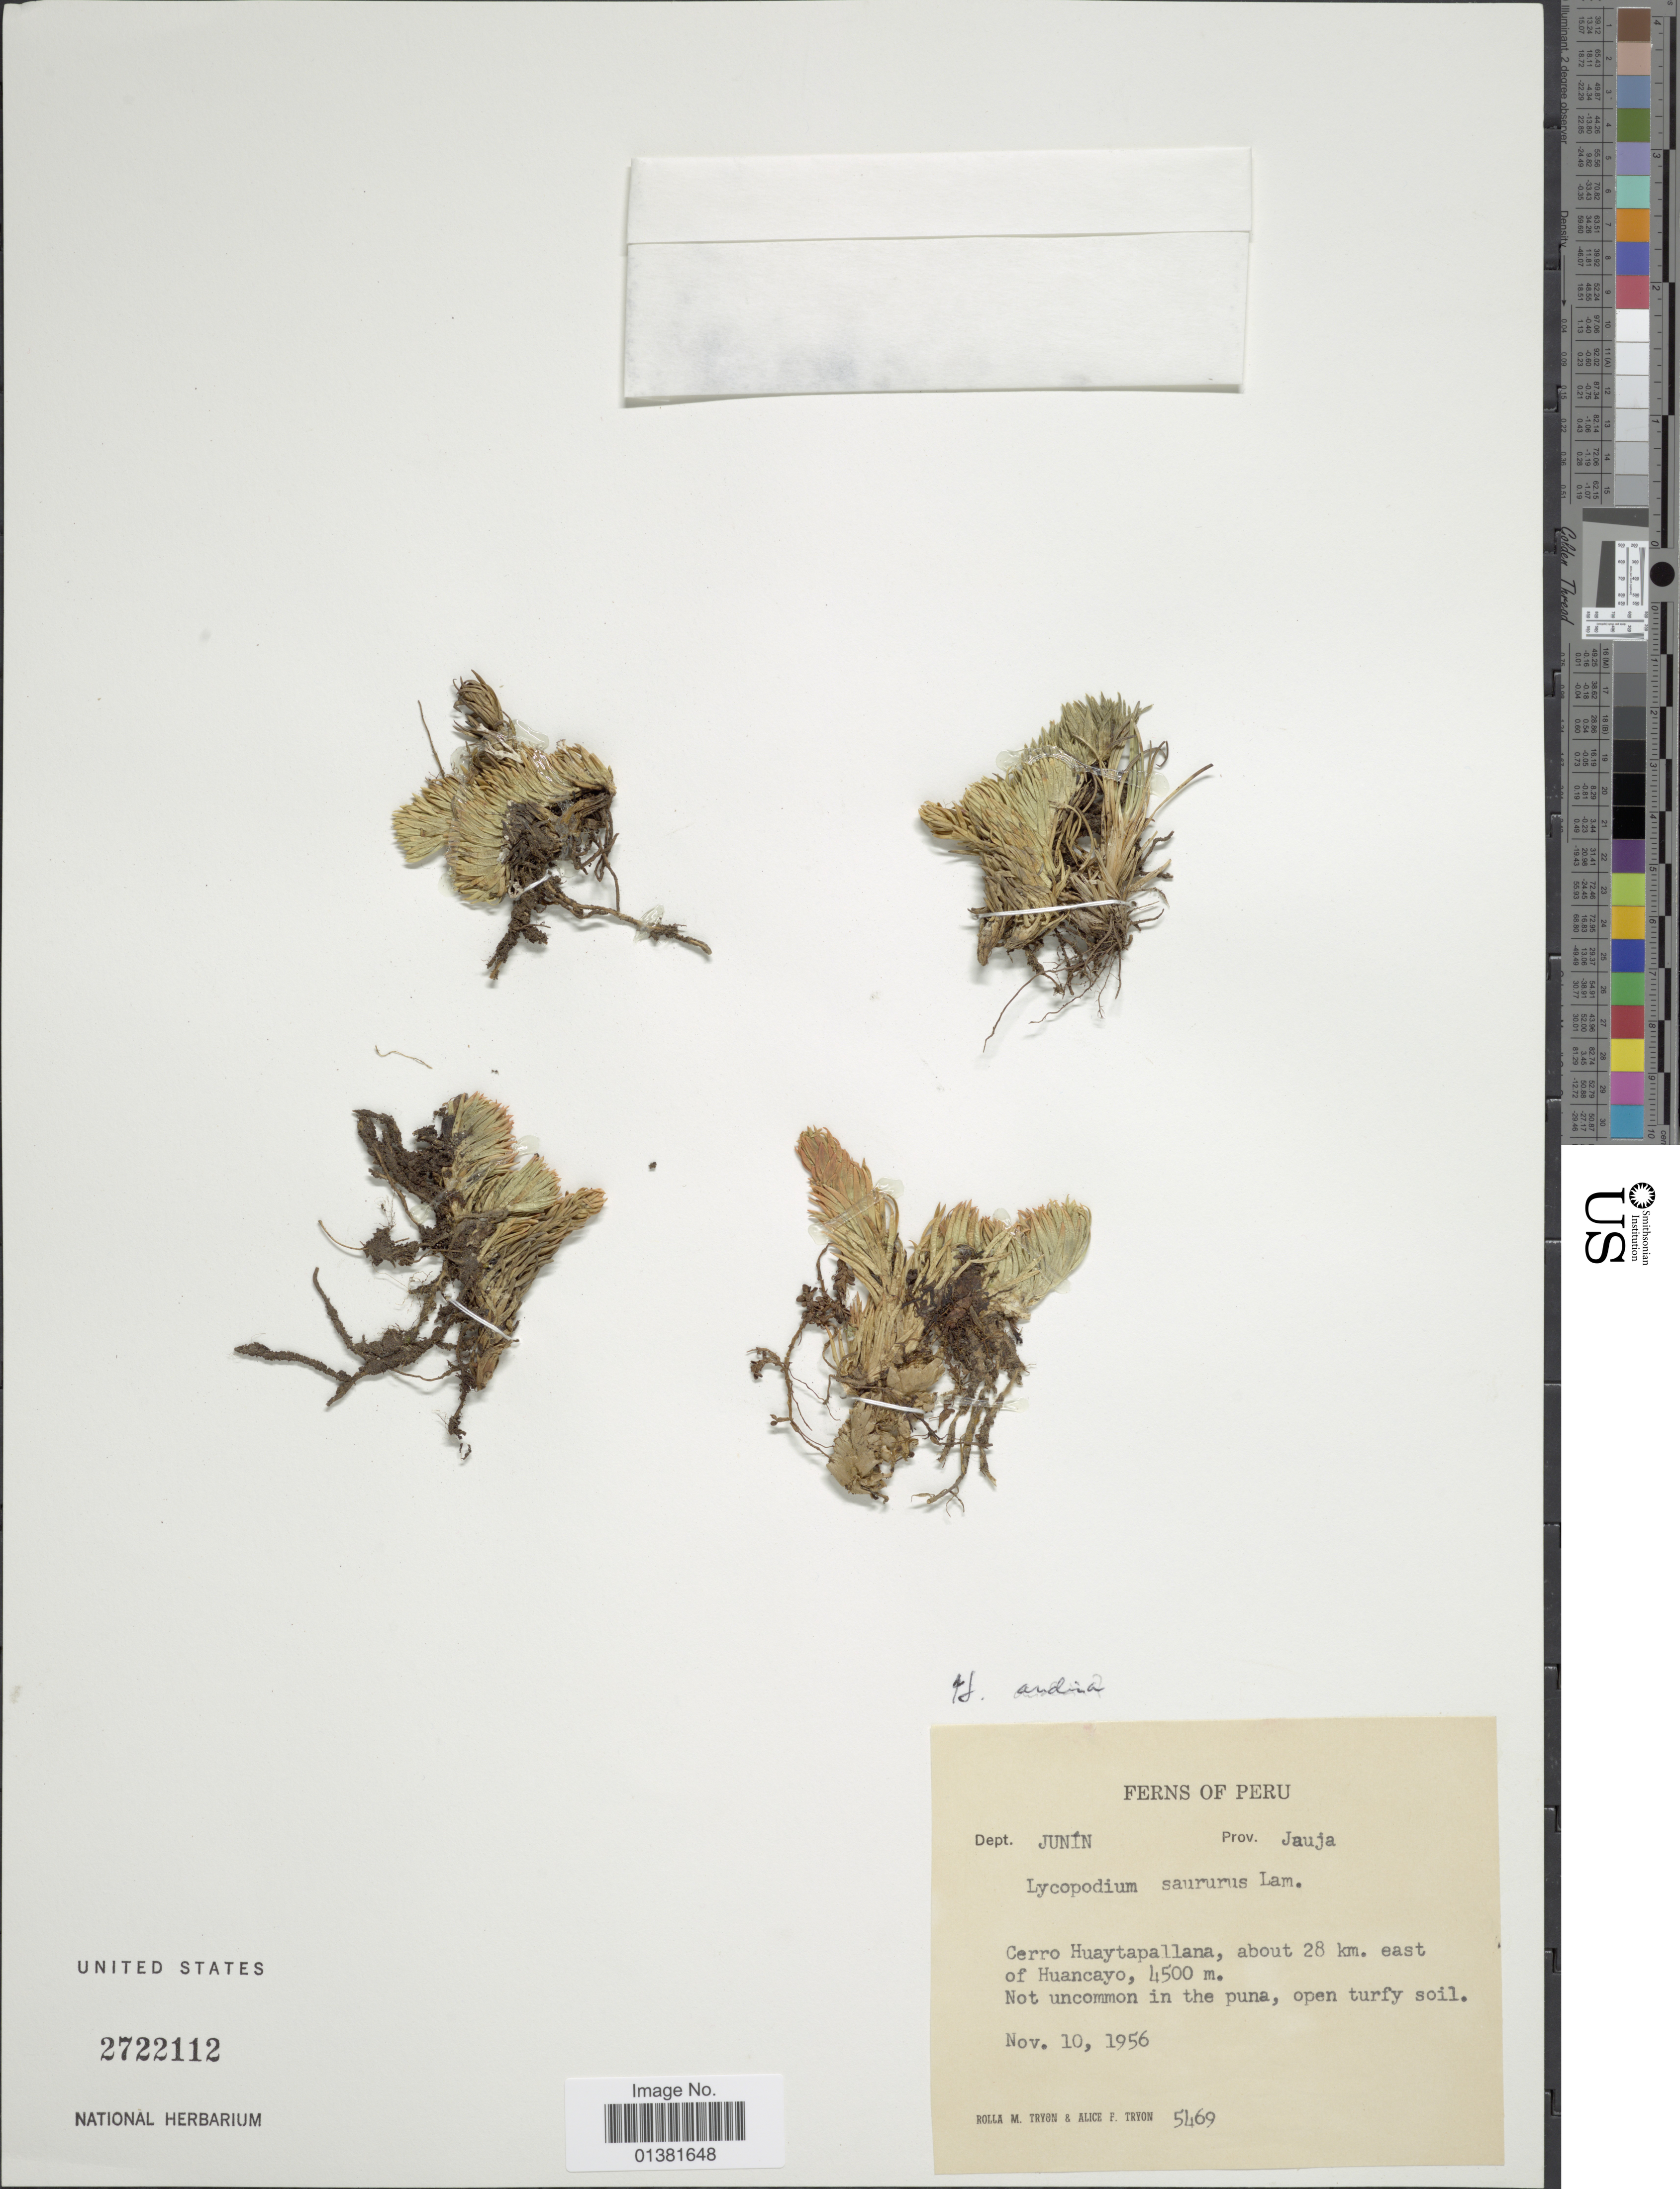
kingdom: Plantae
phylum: Tracheophyta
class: Lycopodiopsida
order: Lycopodiales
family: Lycopodiaceae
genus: Phlegmariurus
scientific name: Phlegmariurus andinus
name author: (Rosenst.) B. Øllg.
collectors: R. M. Tryon & A. F. Tryon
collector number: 5469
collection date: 1956-11-10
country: Peru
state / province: Junín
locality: Prov. Jauja, Cerro Huaytapallana, about 28 km. east of Huancayo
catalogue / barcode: US 2722112